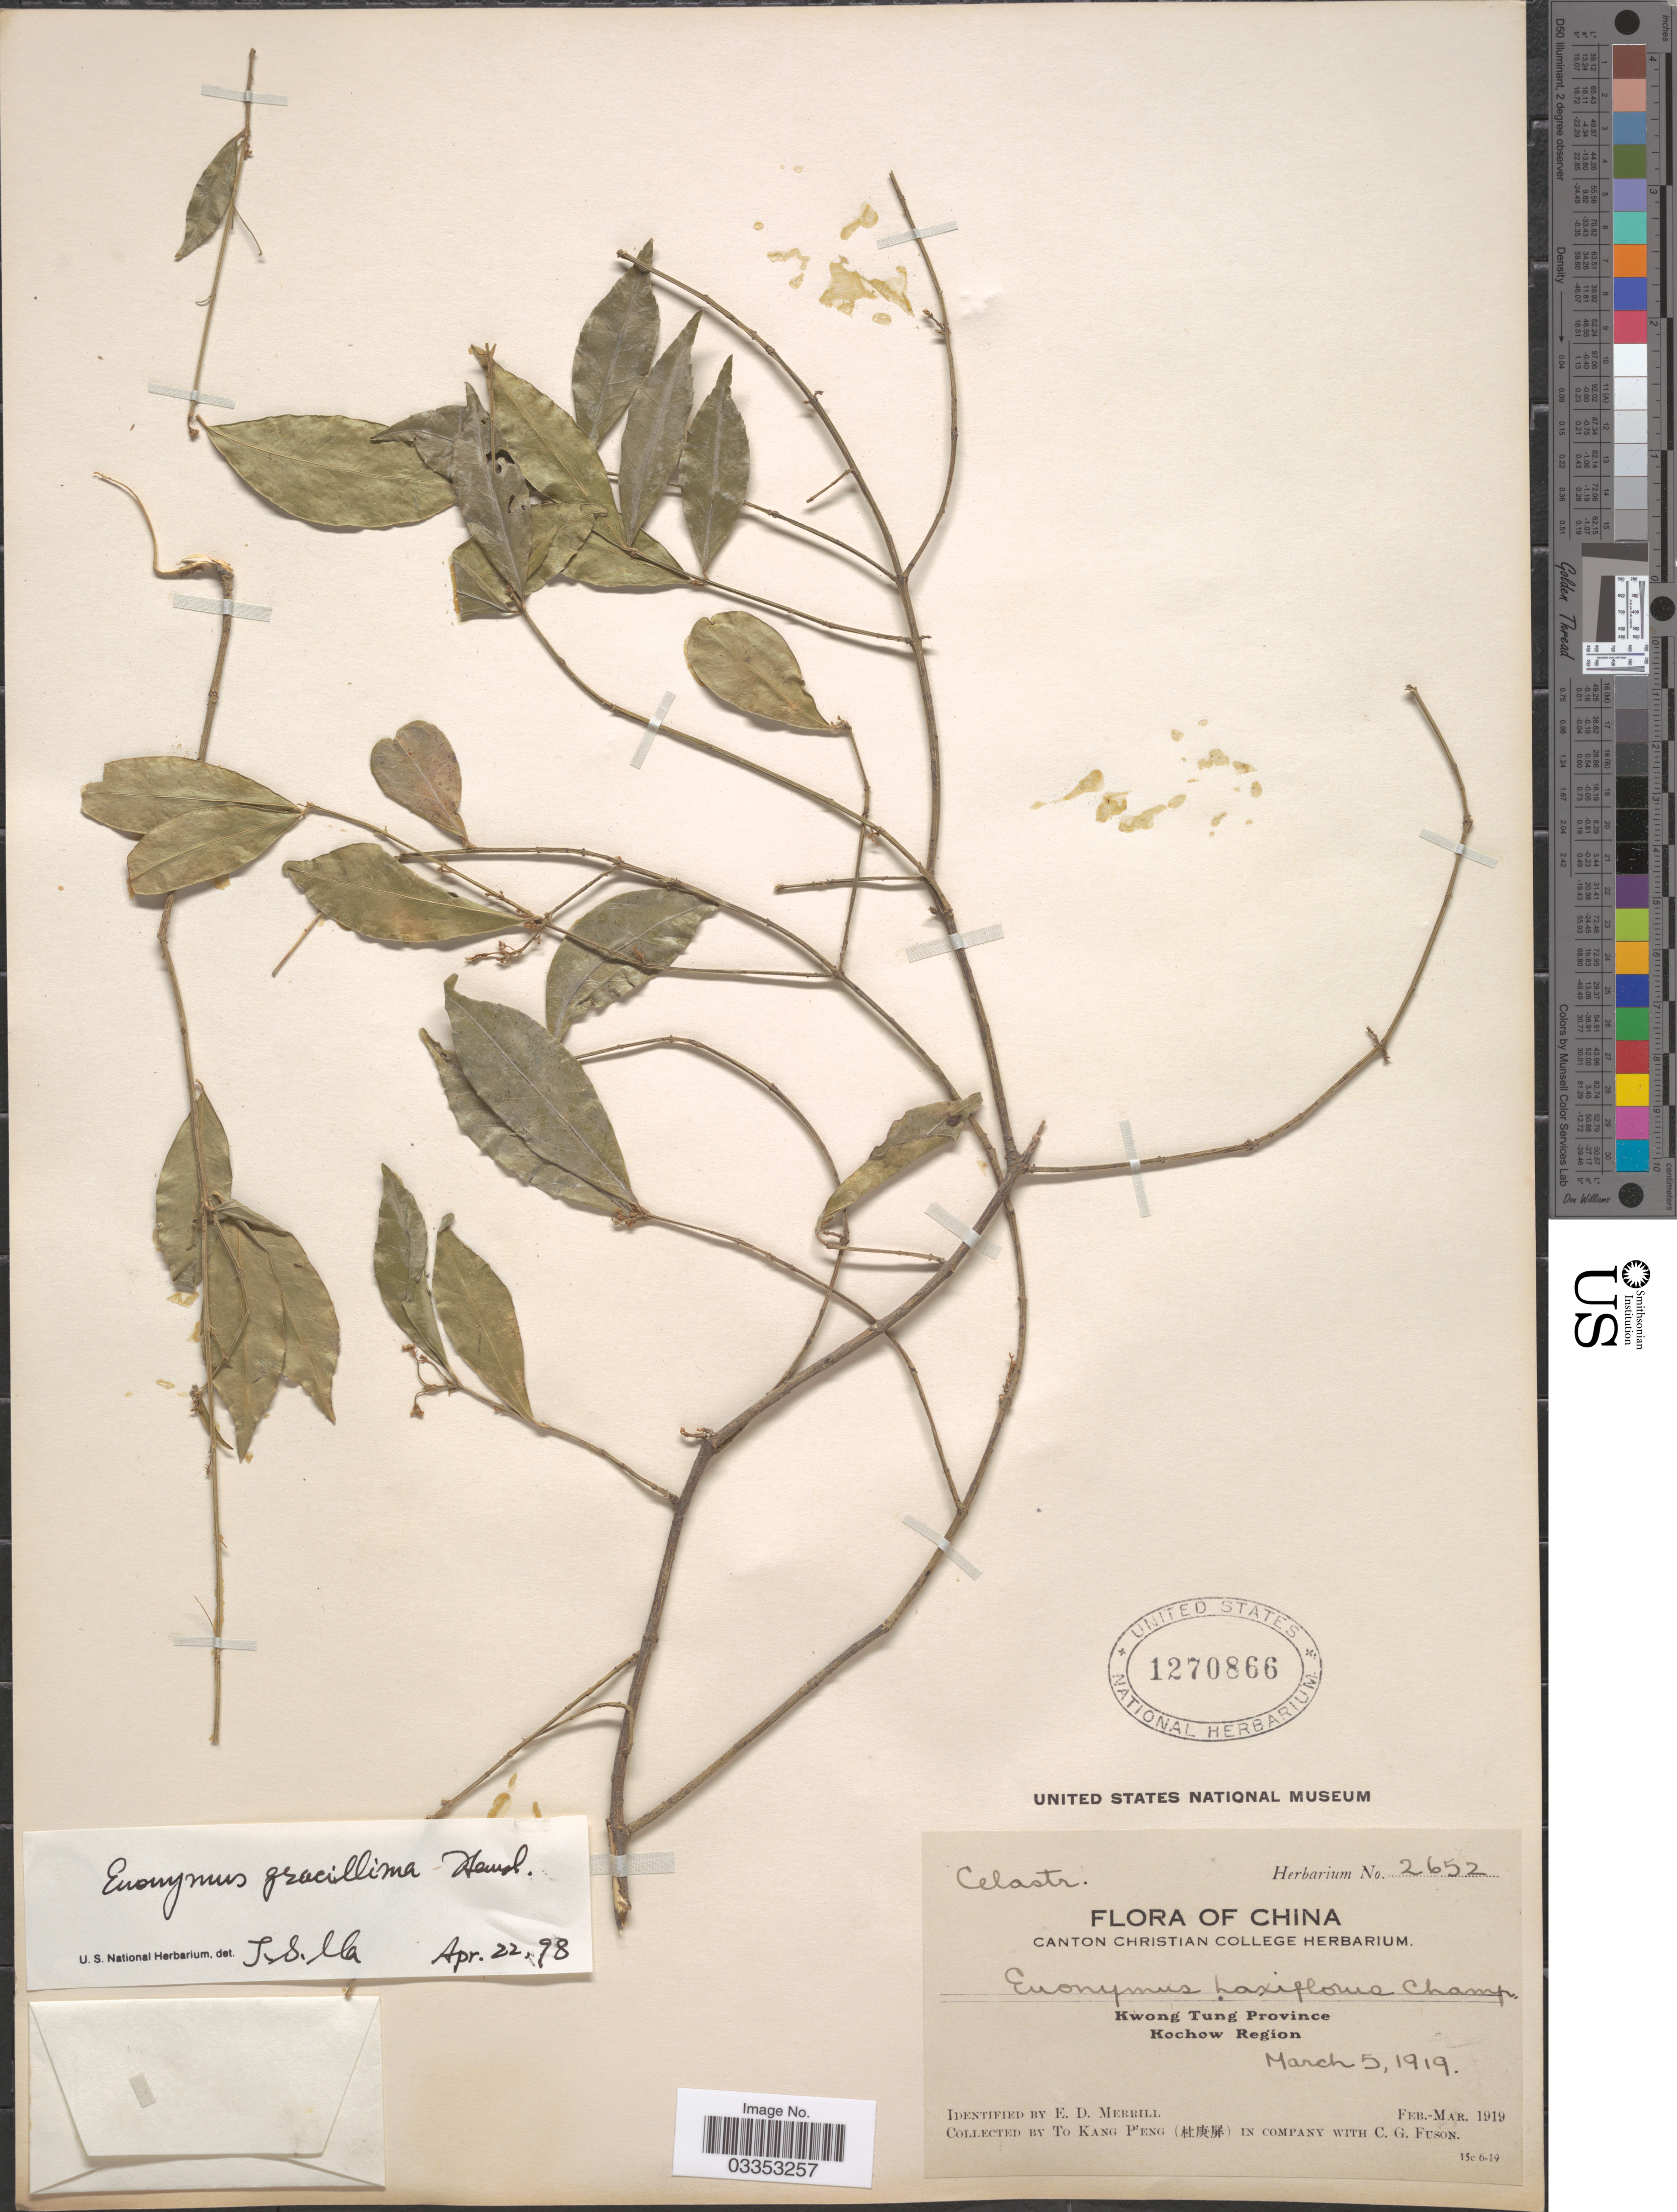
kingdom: Plantae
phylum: Tracheophyta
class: Magnoliopsida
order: Celastrales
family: Celastraceae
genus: Euonymus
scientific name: Euonymus gracillimus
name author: Hemsl.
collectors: To Kang P'eng & C. Fuson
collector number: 2652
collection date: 1919-03-05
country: China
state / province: Guangdong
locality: Kwong Tung Province. Kochow Region.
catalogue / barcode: US 1270866